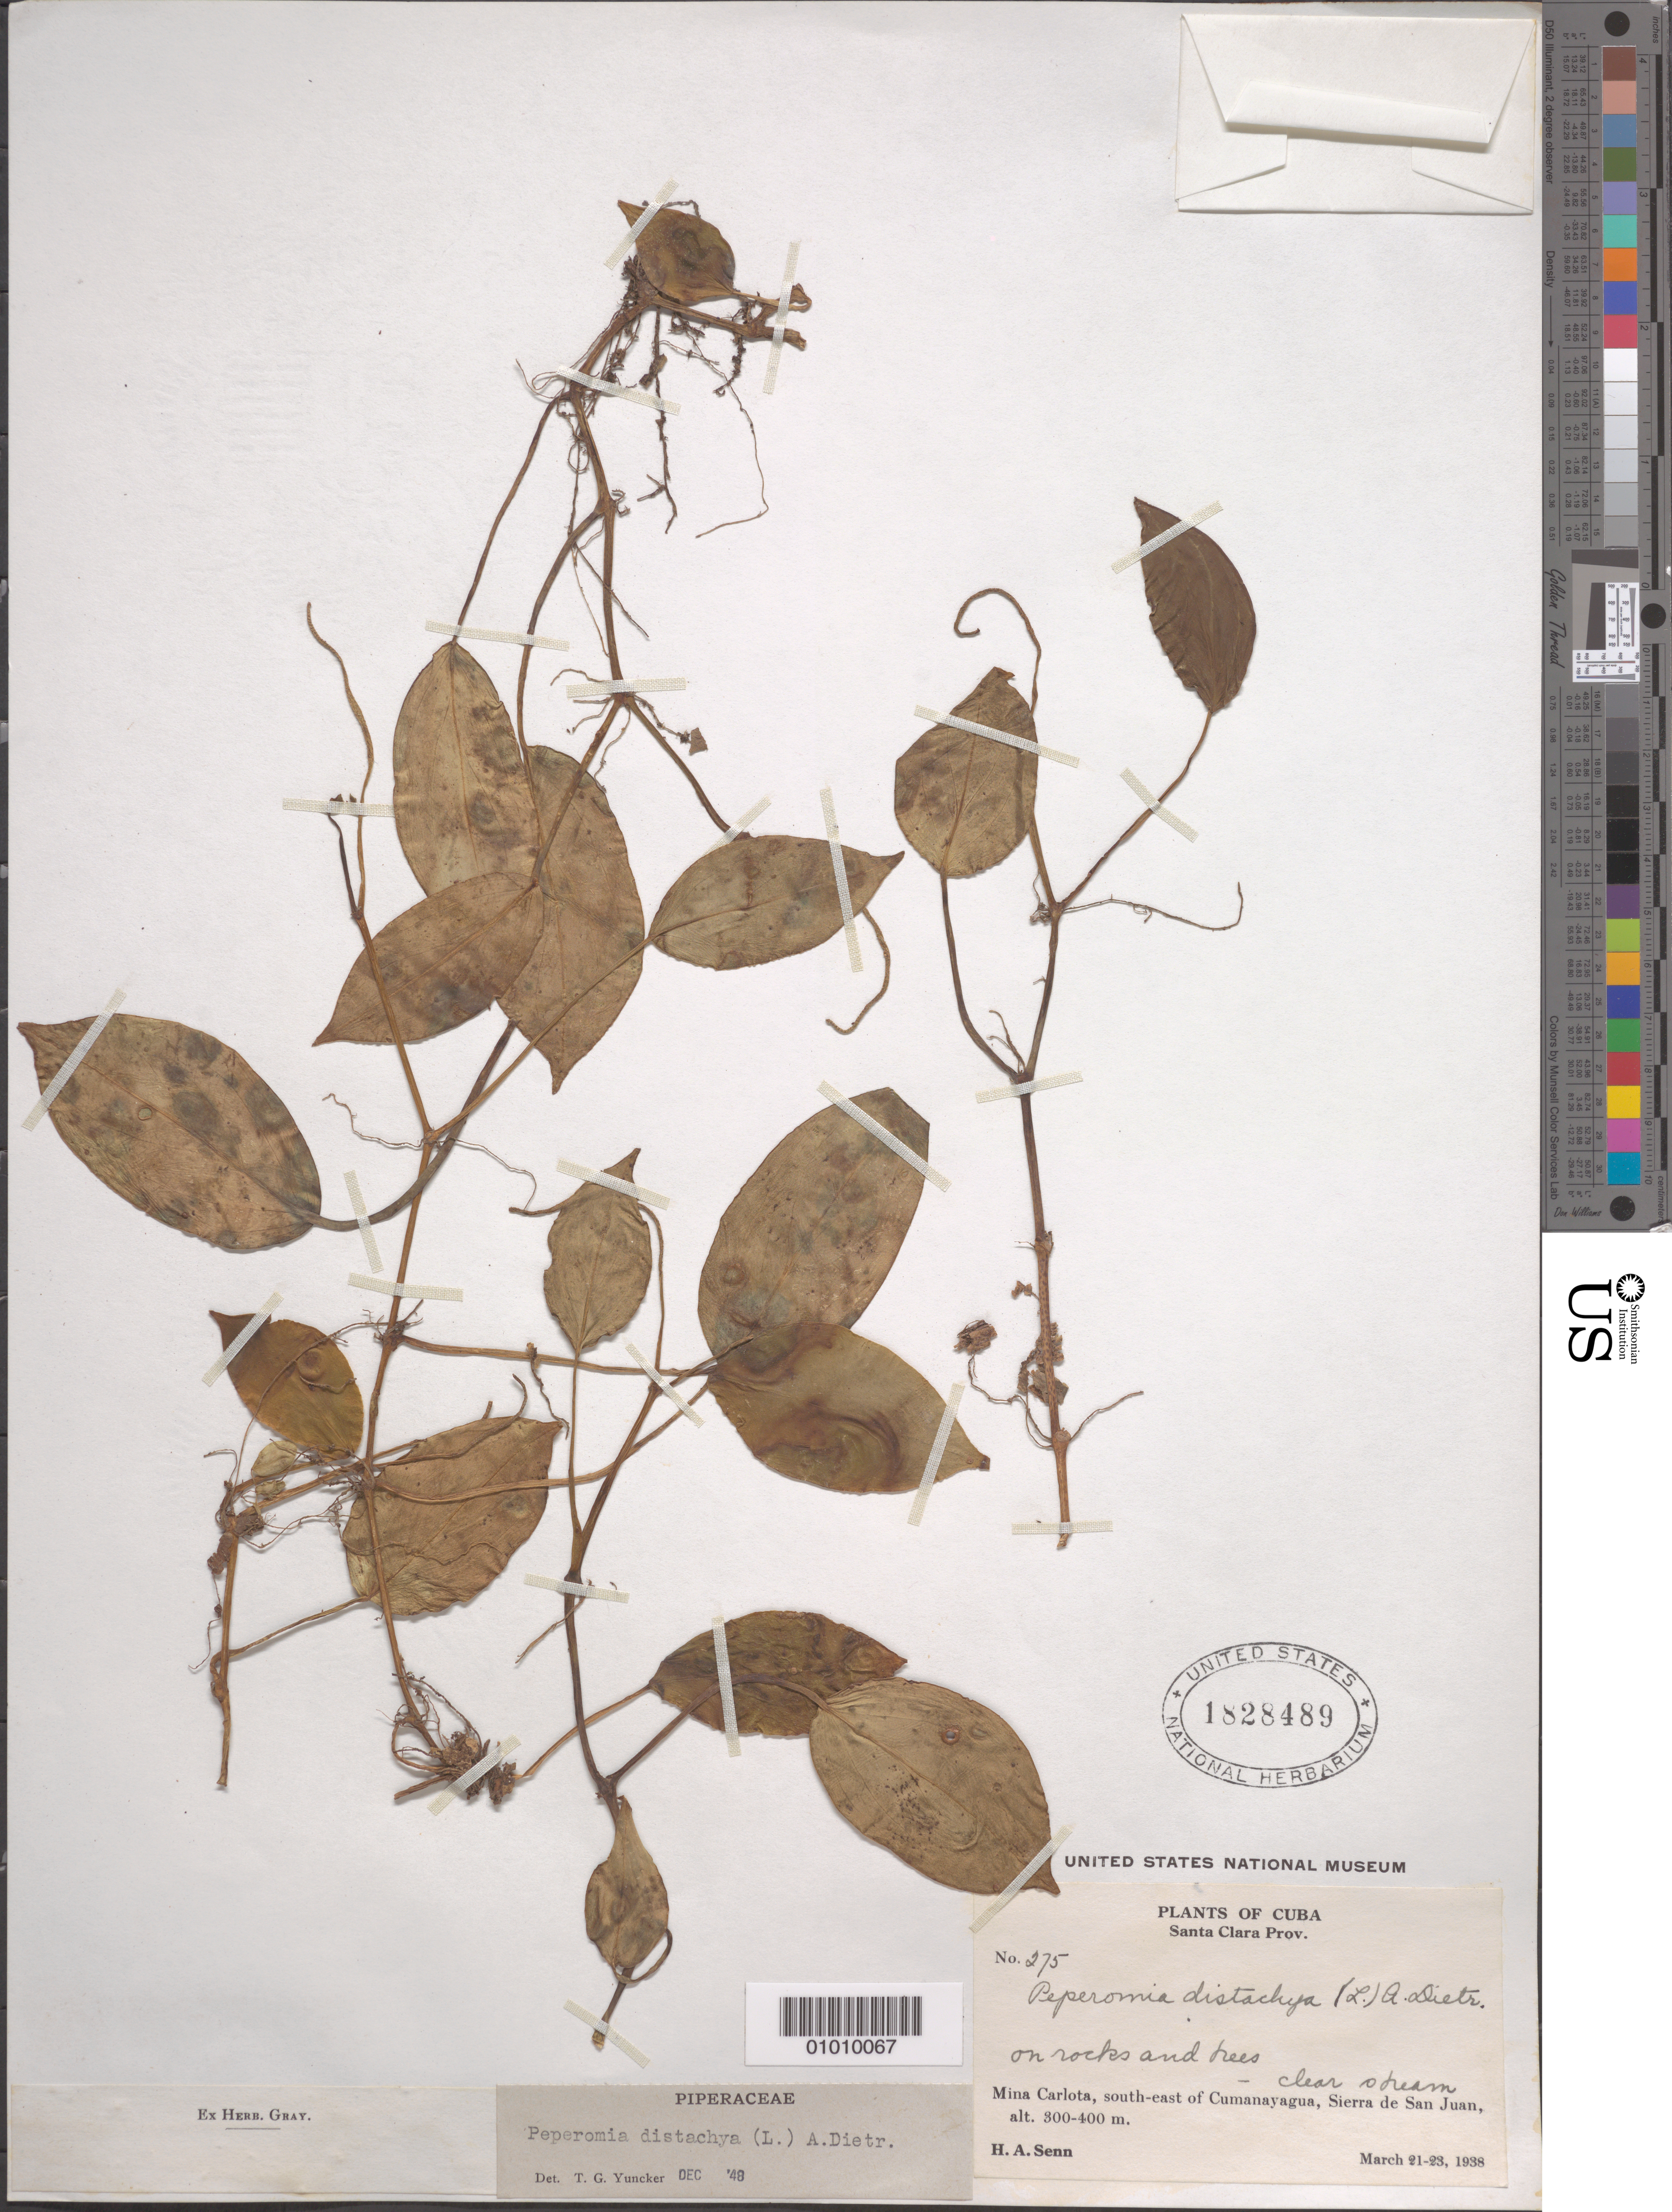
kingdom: Plantae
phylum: Tracheophyta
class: Magnoliopsida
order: Piperales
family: Piperaceae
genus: Peperomia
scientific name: Peperomia distachya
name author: (L.) A. Dietr.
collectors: H. A. Senn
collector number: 275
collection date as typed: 21 Mar 1938 to 28 Mar 1938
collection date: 1938-03-21/1938-03-28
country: Cuba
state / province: Villa Clara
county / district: Santa Clara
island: Cuba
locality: On rocks and trees near stream in Mina Carlota, SE of Cumanayagua, Sierra de San Juan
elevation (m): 300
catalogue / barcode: US 1828489